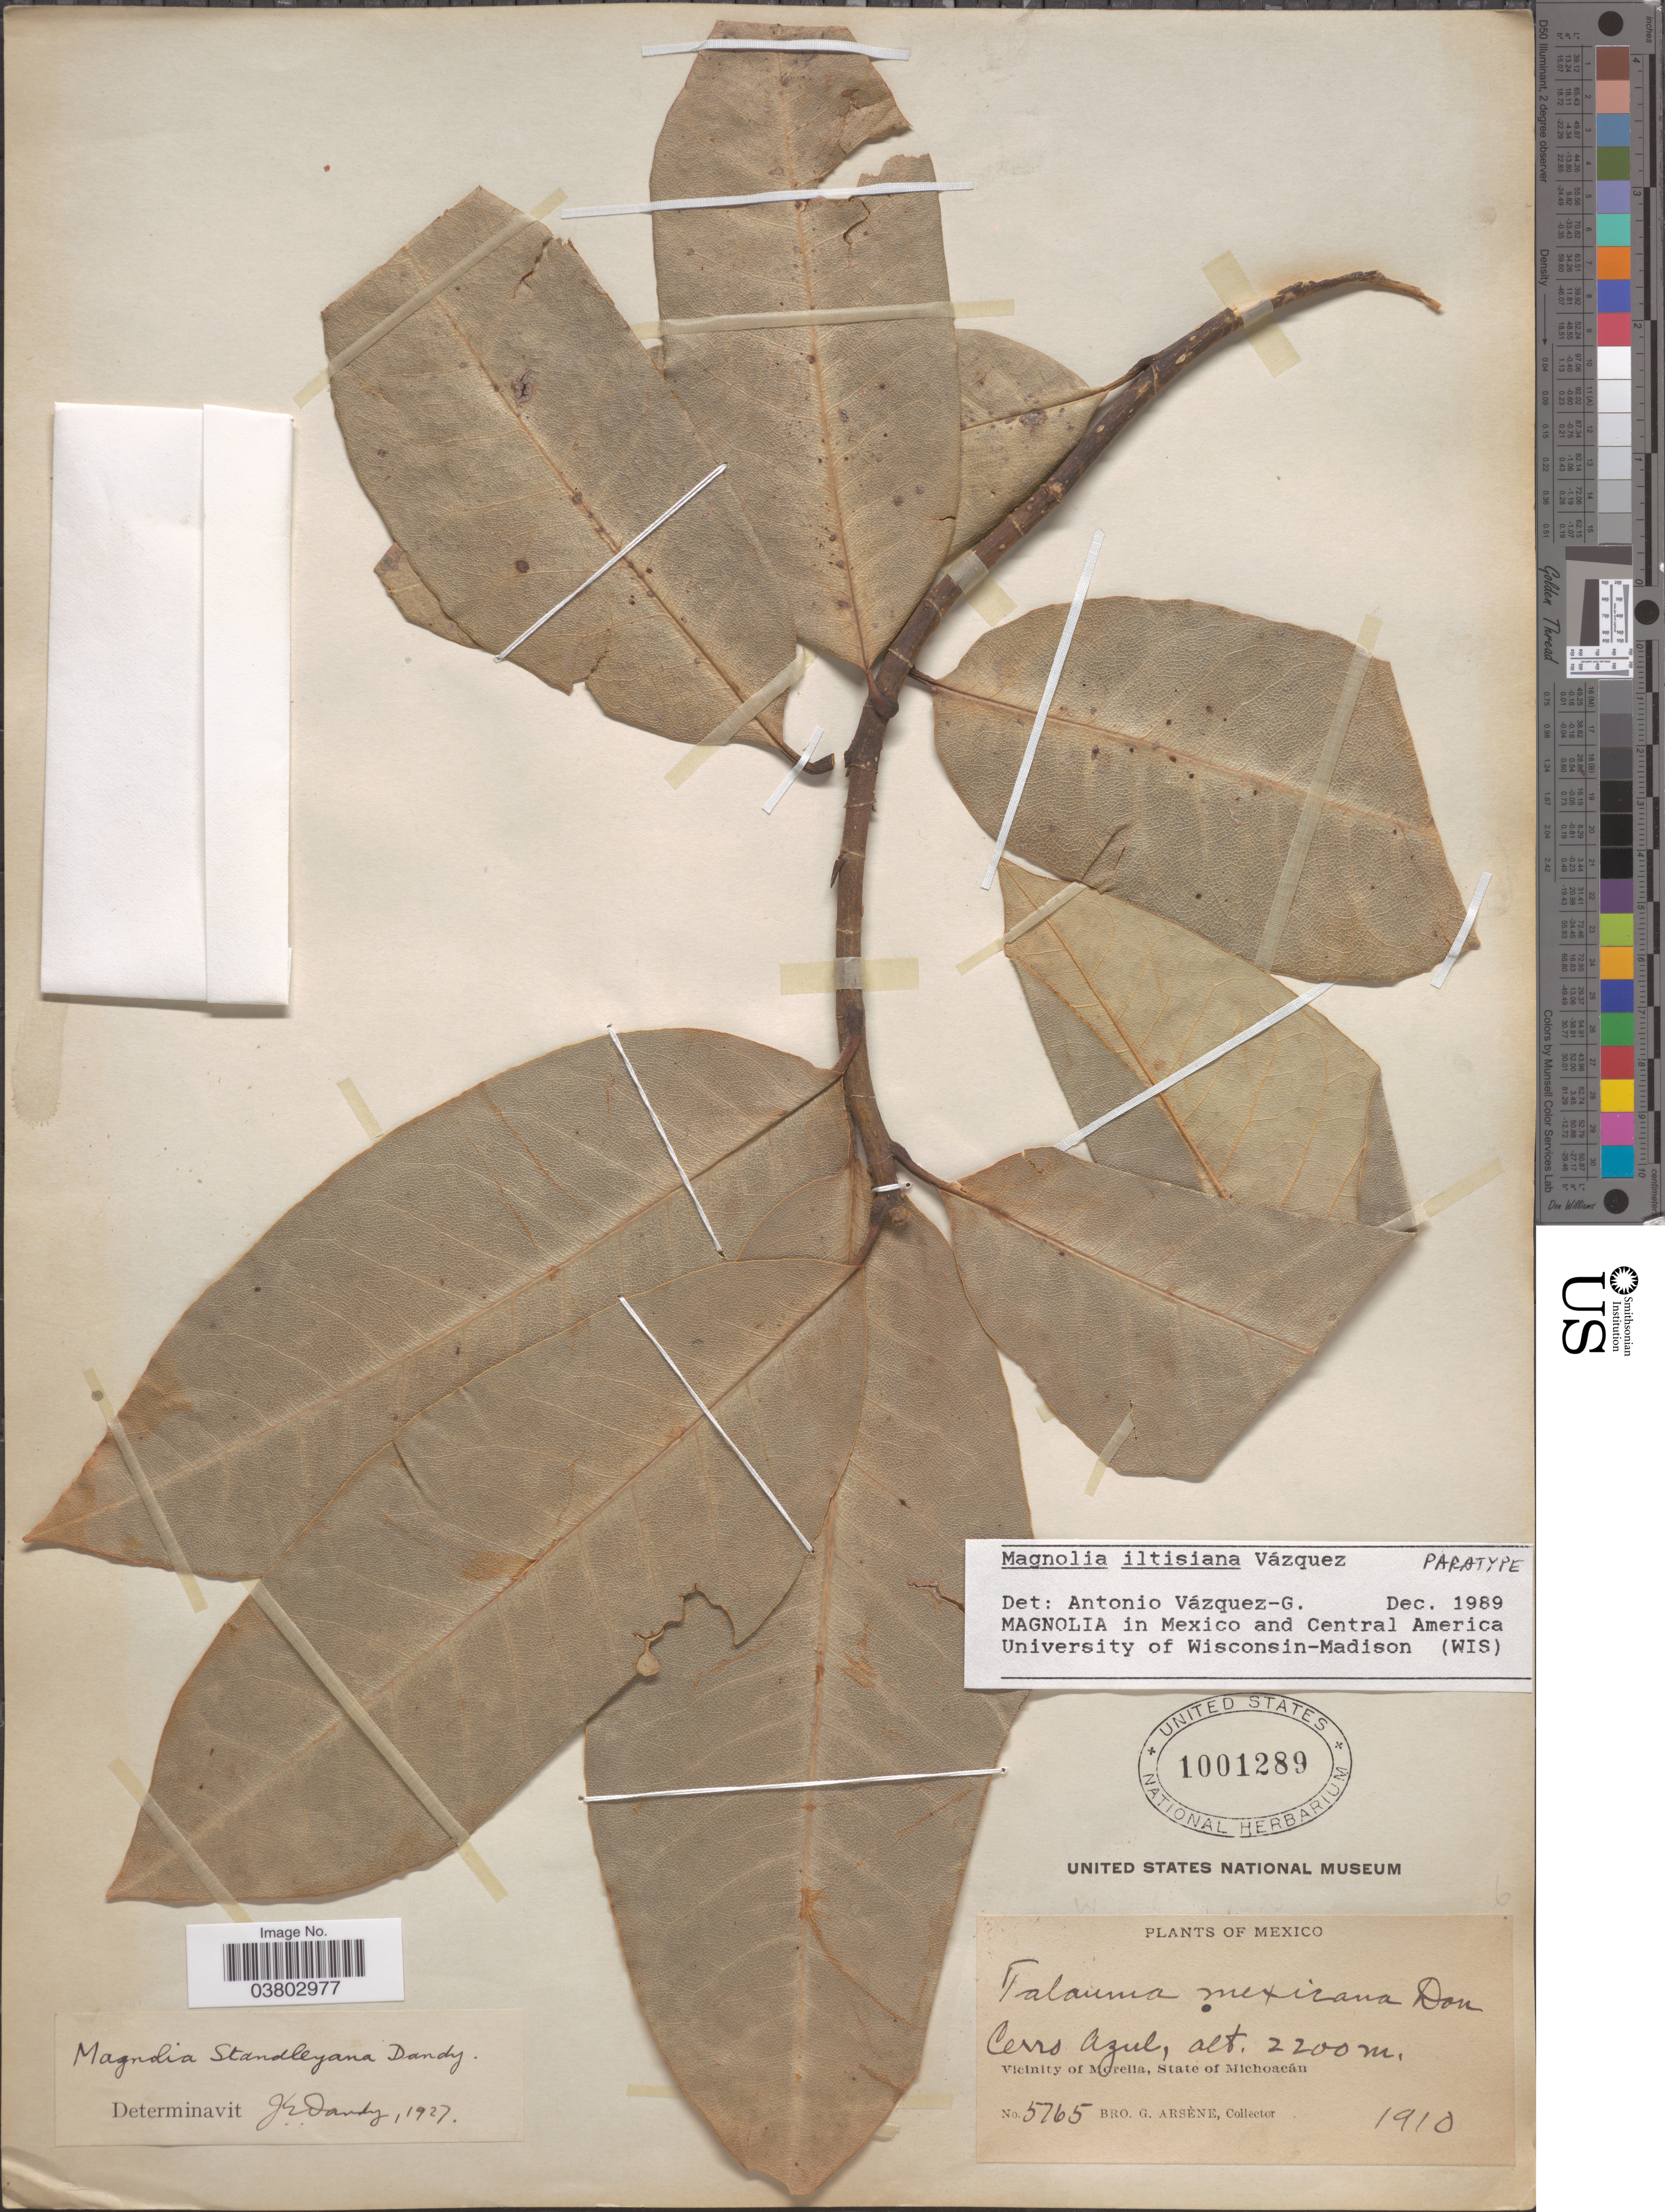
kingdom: Plantae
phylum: Tracheophyta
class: Magnoliopsida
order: Magnoliales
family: Magnoliaceae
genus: Magnolia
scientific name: Magnolia iltisiana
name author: A. Vázquez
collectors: Bro. G. Arsène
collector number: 5765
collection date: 1910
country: Mexico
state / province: Michoacán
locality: Cerro Azul, Vicinity of Morella.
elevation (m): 2200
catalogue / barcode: US 1001289